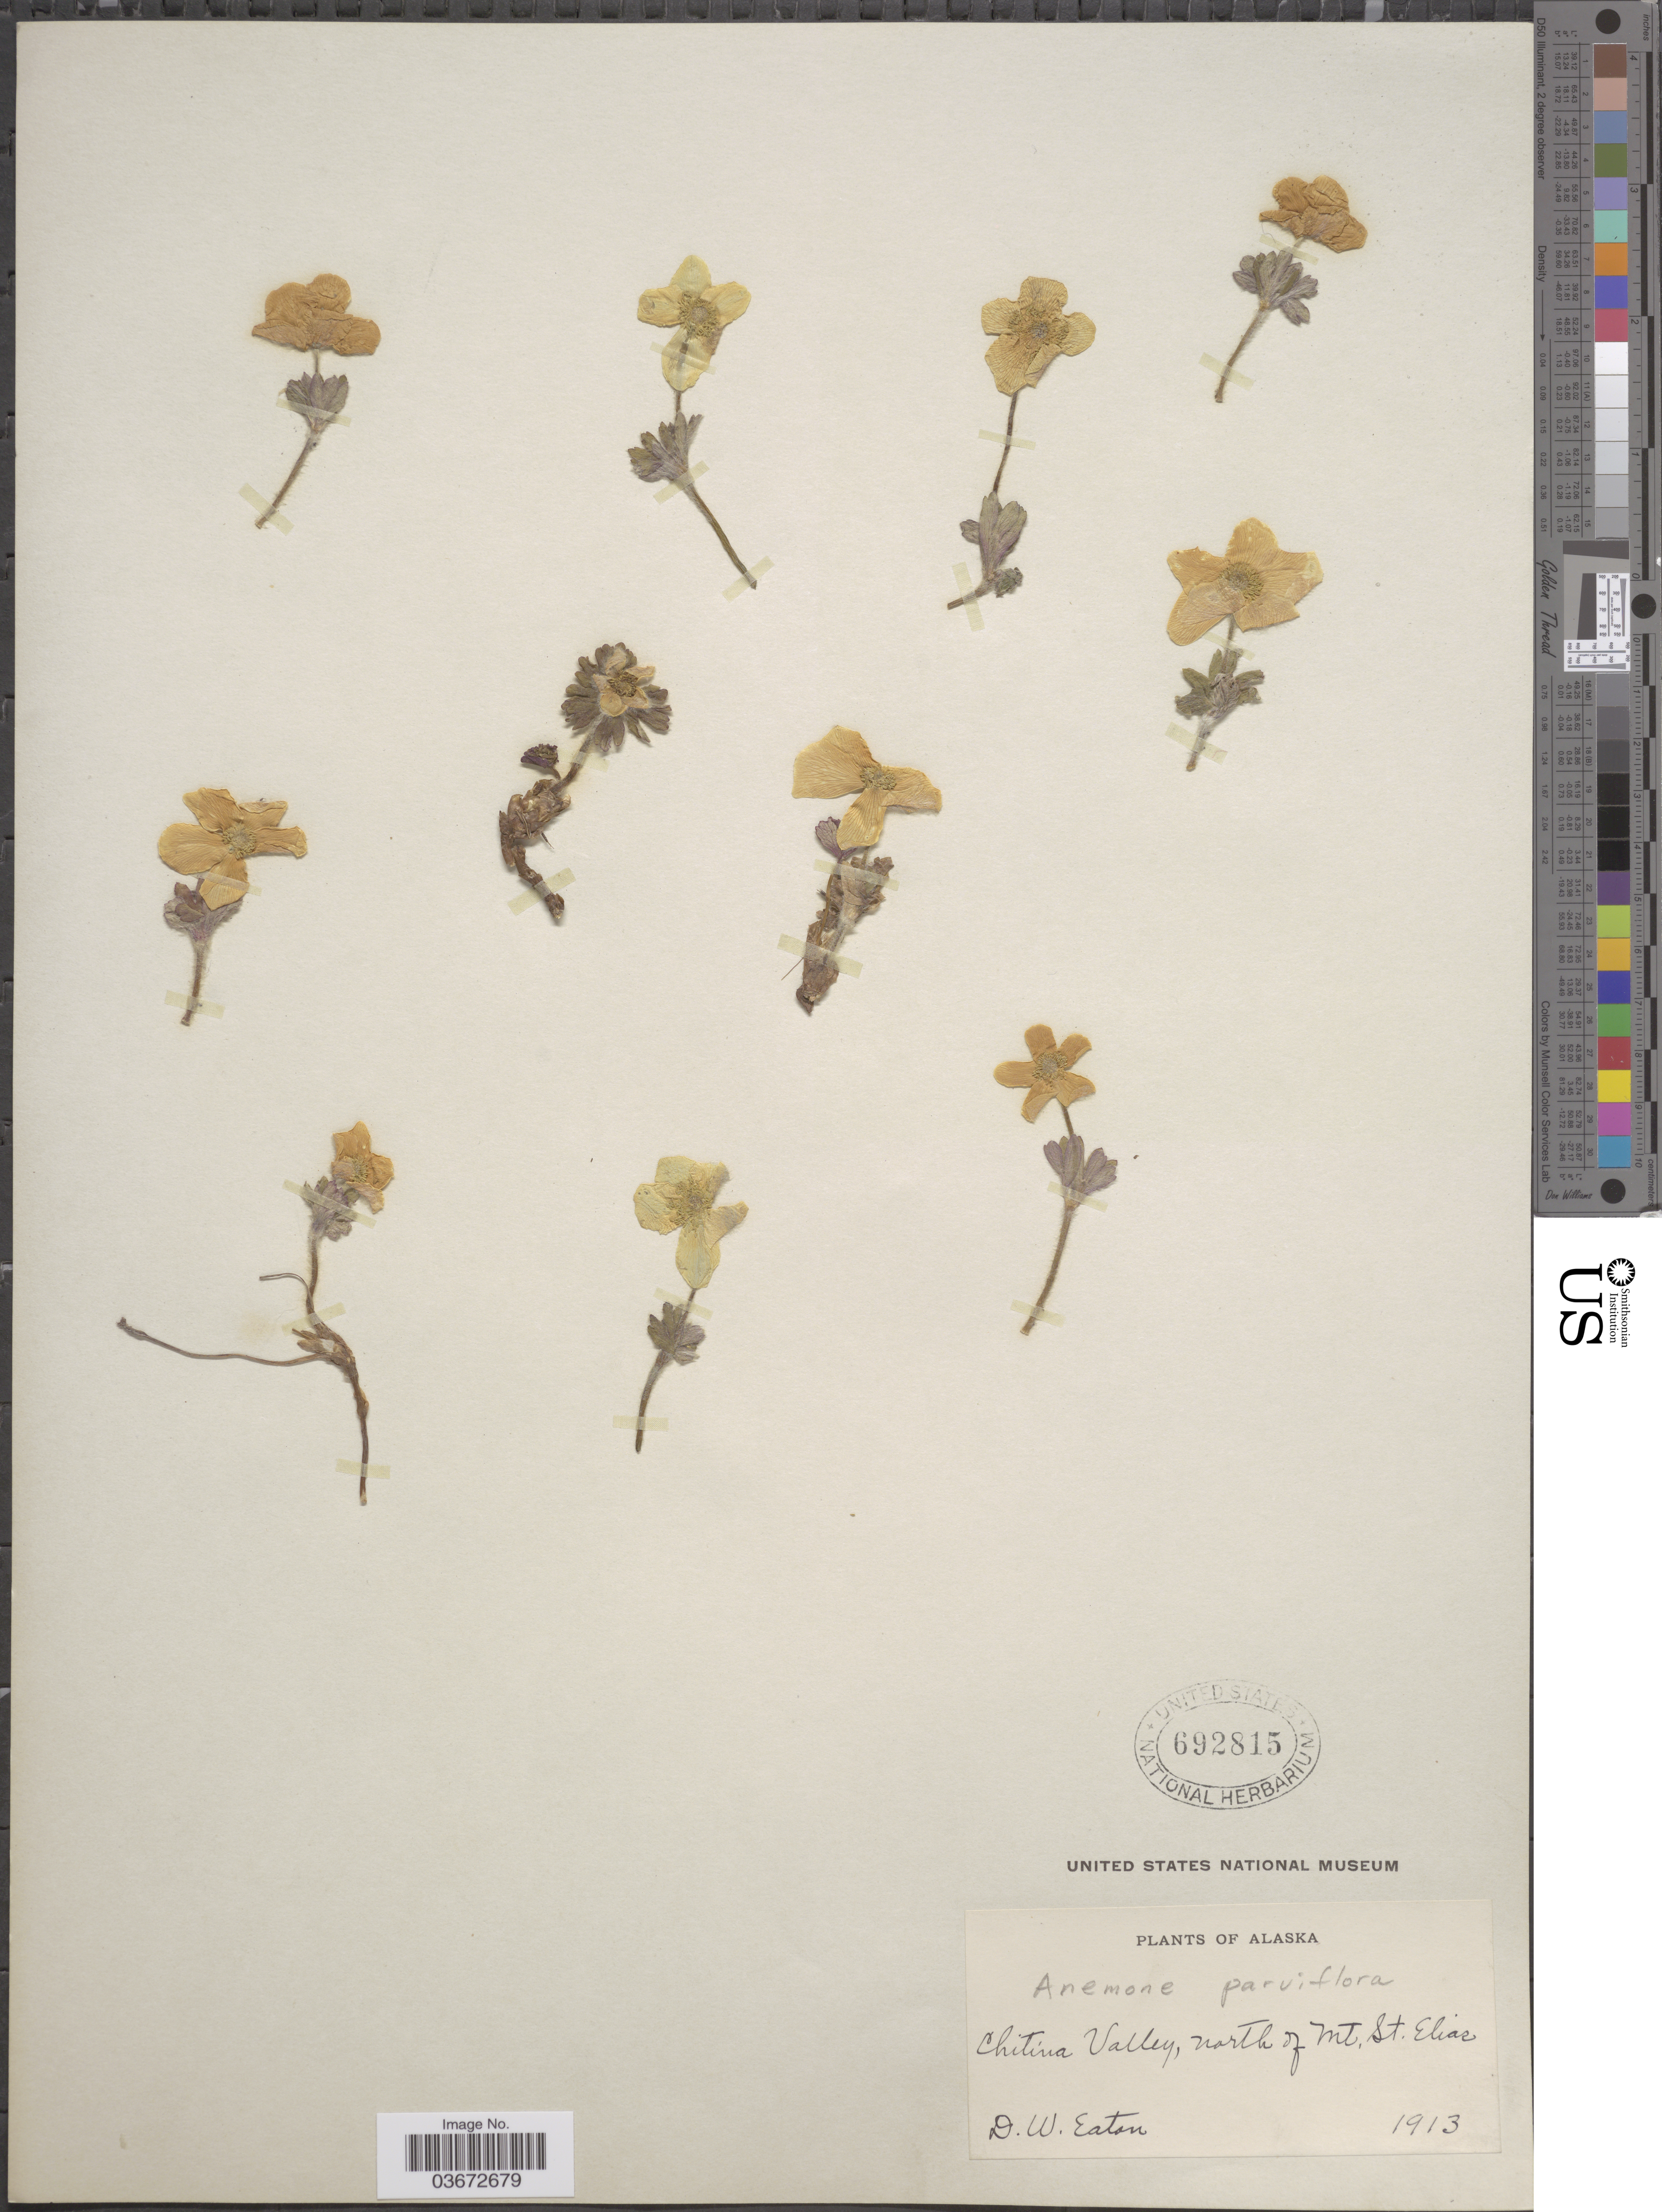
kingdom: Plantae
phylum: Tracheophyta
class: Magnoliopsida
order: Ranunculales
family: Ranunculaceae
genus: Anemone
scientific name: Anemone parviflora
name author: Michx.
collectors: D. Eaton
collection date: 1913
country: United States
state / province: Alaska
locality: Chitina Valley, north of Mt. St. Elias.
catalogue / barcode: US 692815